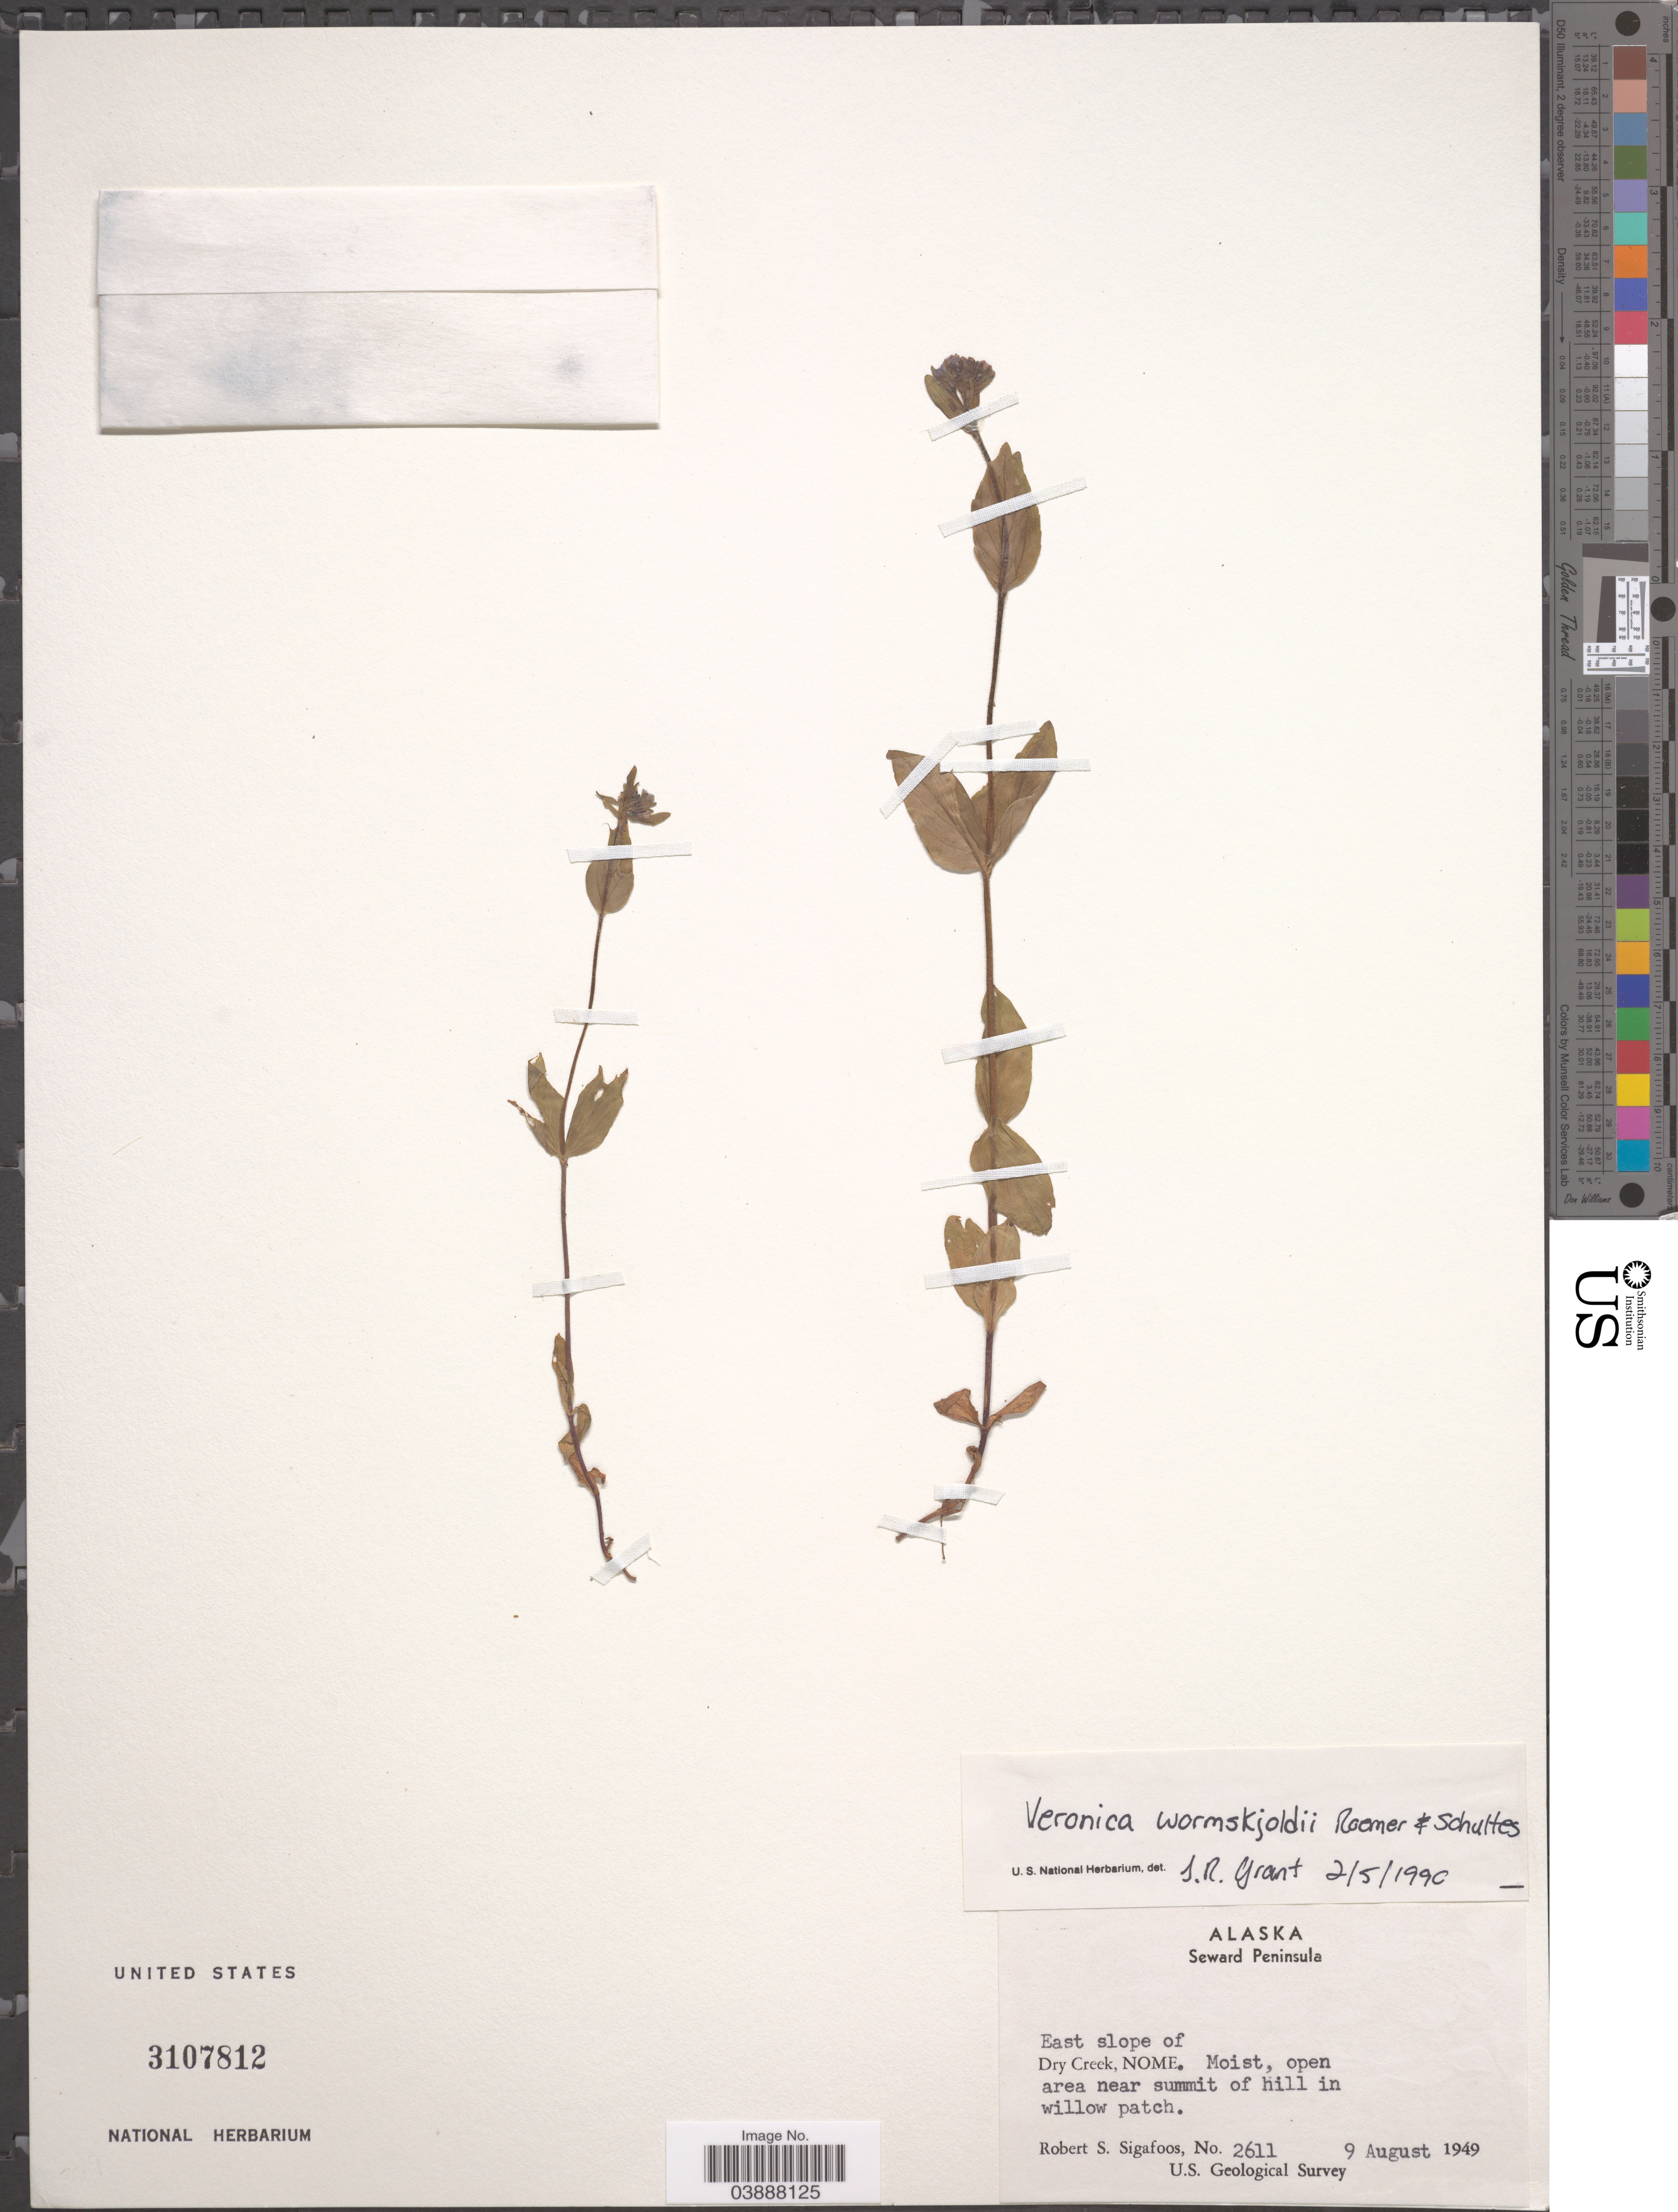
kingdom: Plantae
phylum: Tracheophyta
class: Magnoliopsida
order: Lamiales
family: Plantaginaceae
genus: Veronica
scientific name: Veronica wormskjoldii subsp. wormskjoldii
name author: Roem. & Schult.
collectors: R. Sigafoos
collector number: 2611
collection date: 1949-08-09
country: United States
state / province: Alaska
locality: Seward Peninsula. East slope of Dry Creek, Nome. Open area near summit of hill in willow patch.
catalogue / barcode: US 3107812